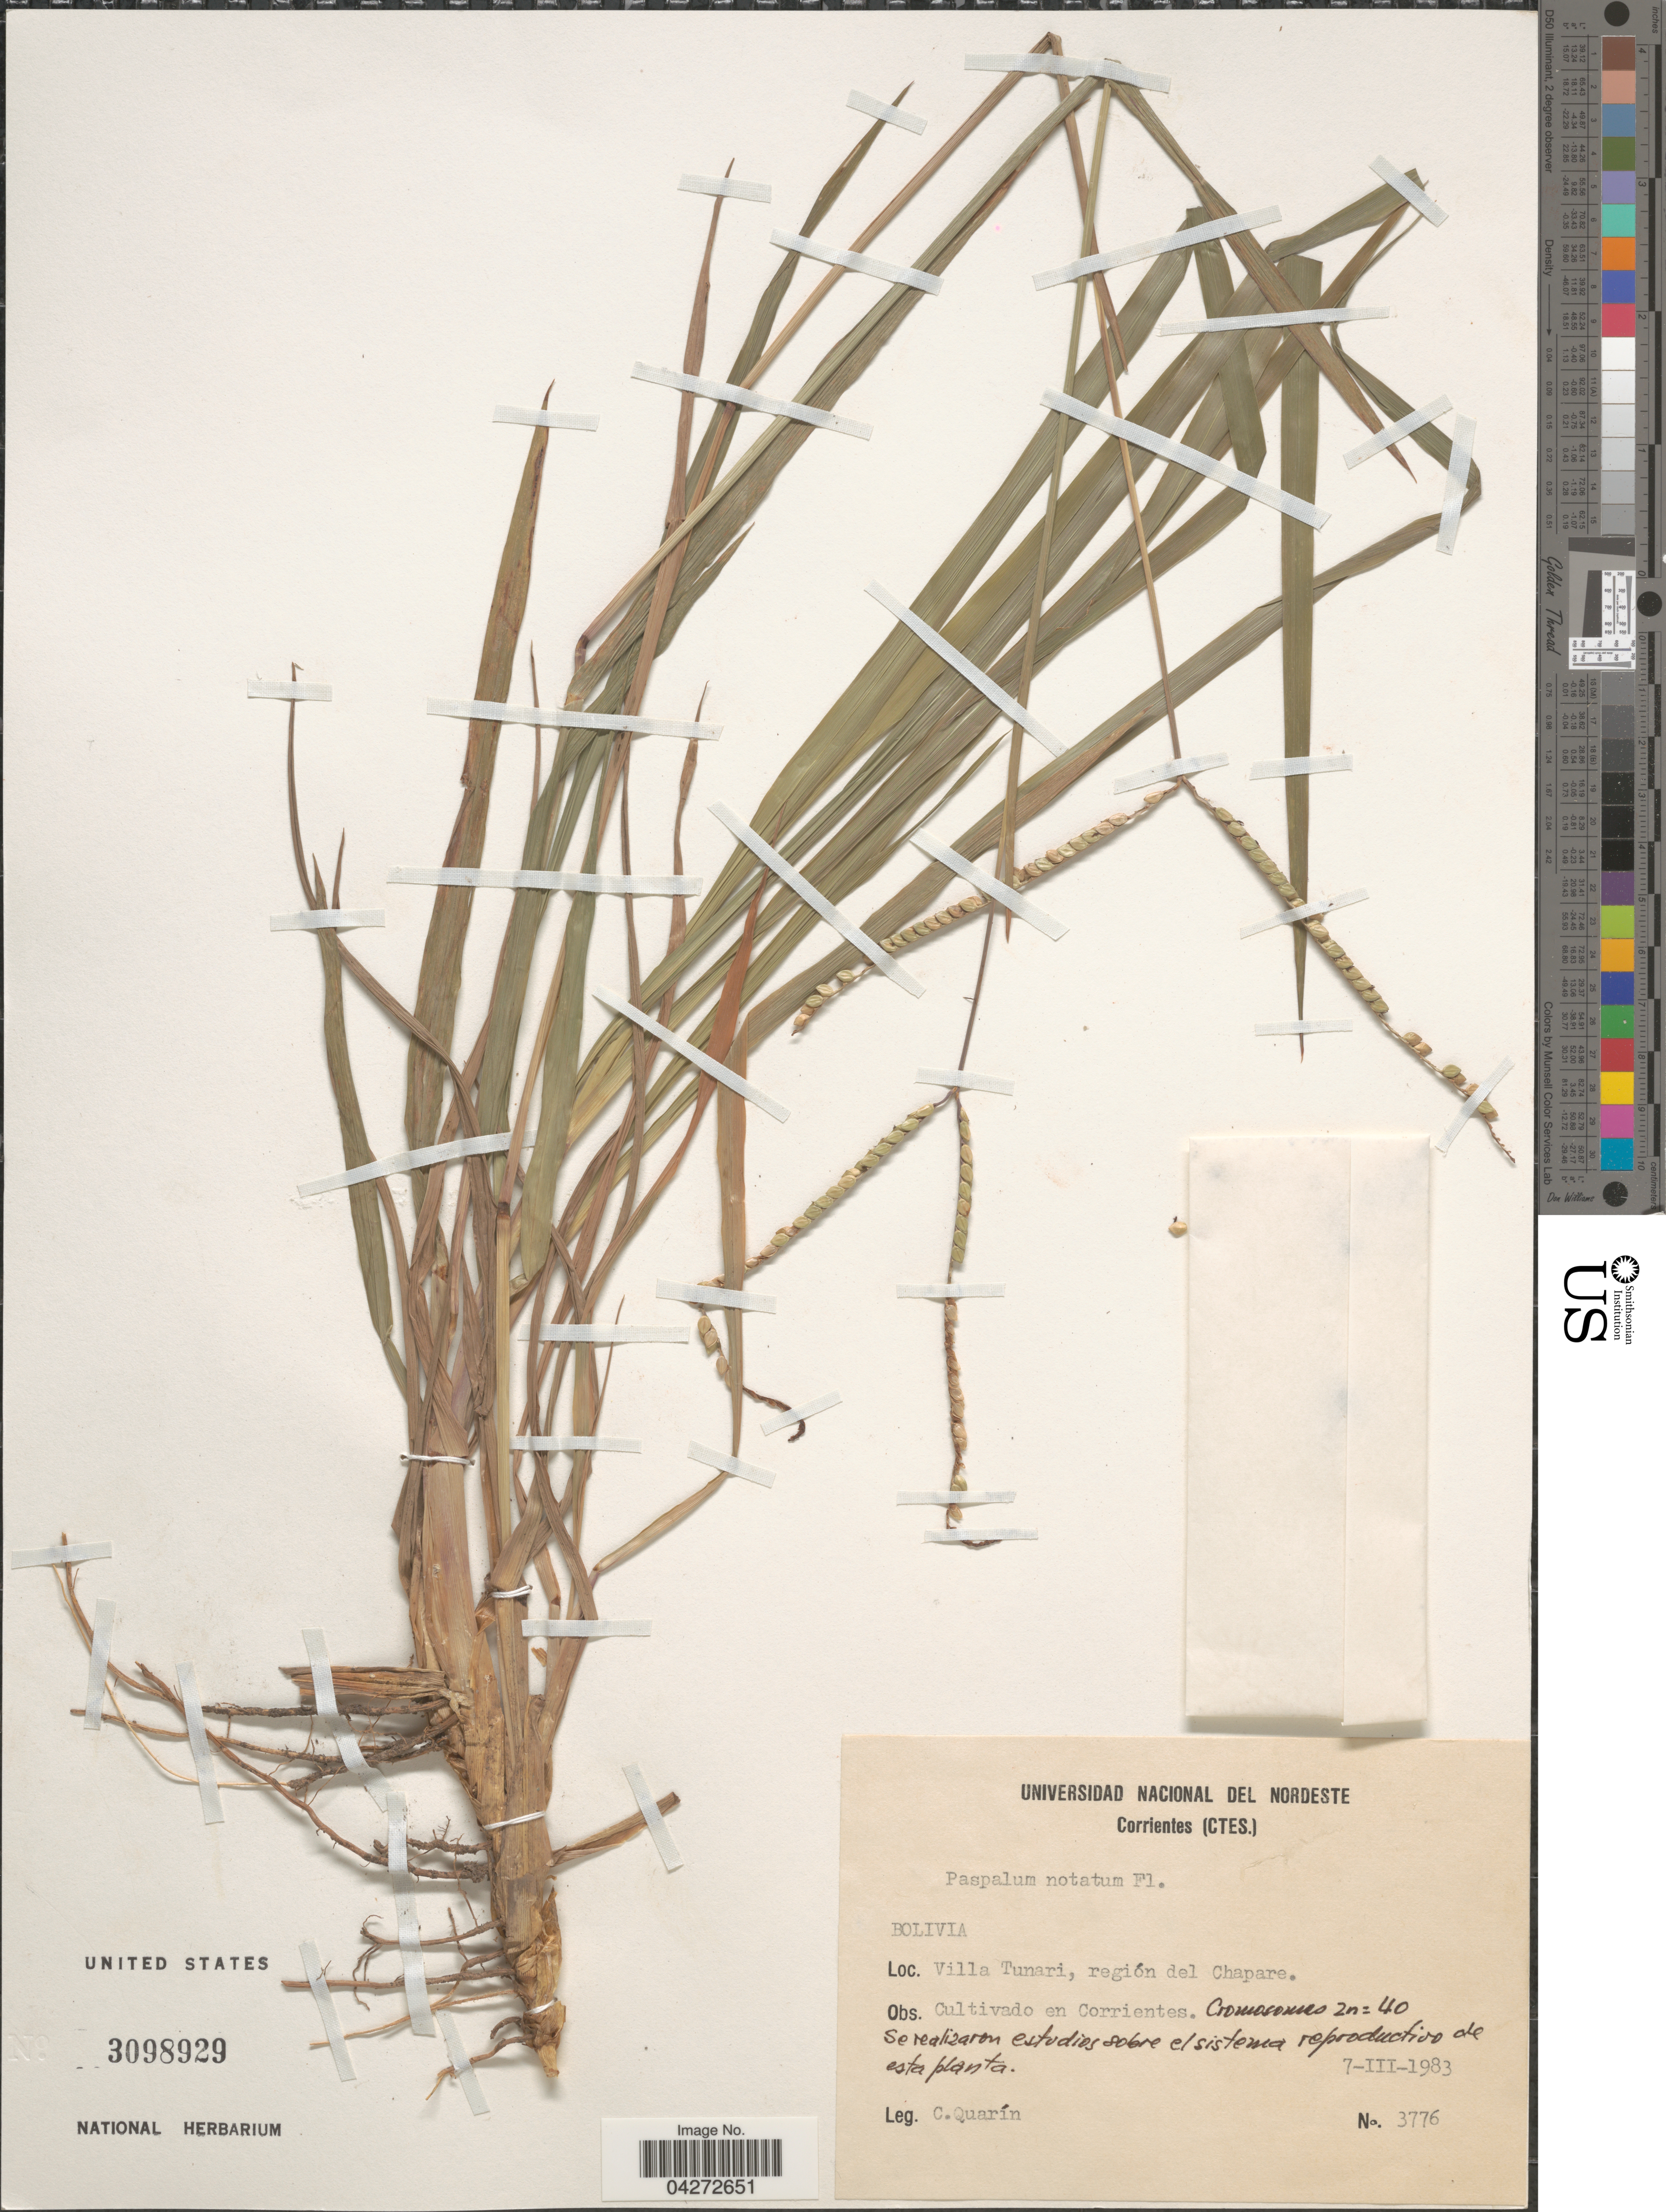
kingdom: Plantae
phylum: Tracheophyta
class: Liliopsida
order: Poales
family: Poaceae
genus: Paspalum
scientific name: Paspalum notatum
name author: Flüggé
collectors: C. Quarín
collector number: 3776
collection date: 1983-03-07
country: Argentina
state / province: Corrientes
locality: Villa Tunari, región del Chapare.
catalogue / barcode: US 3098929